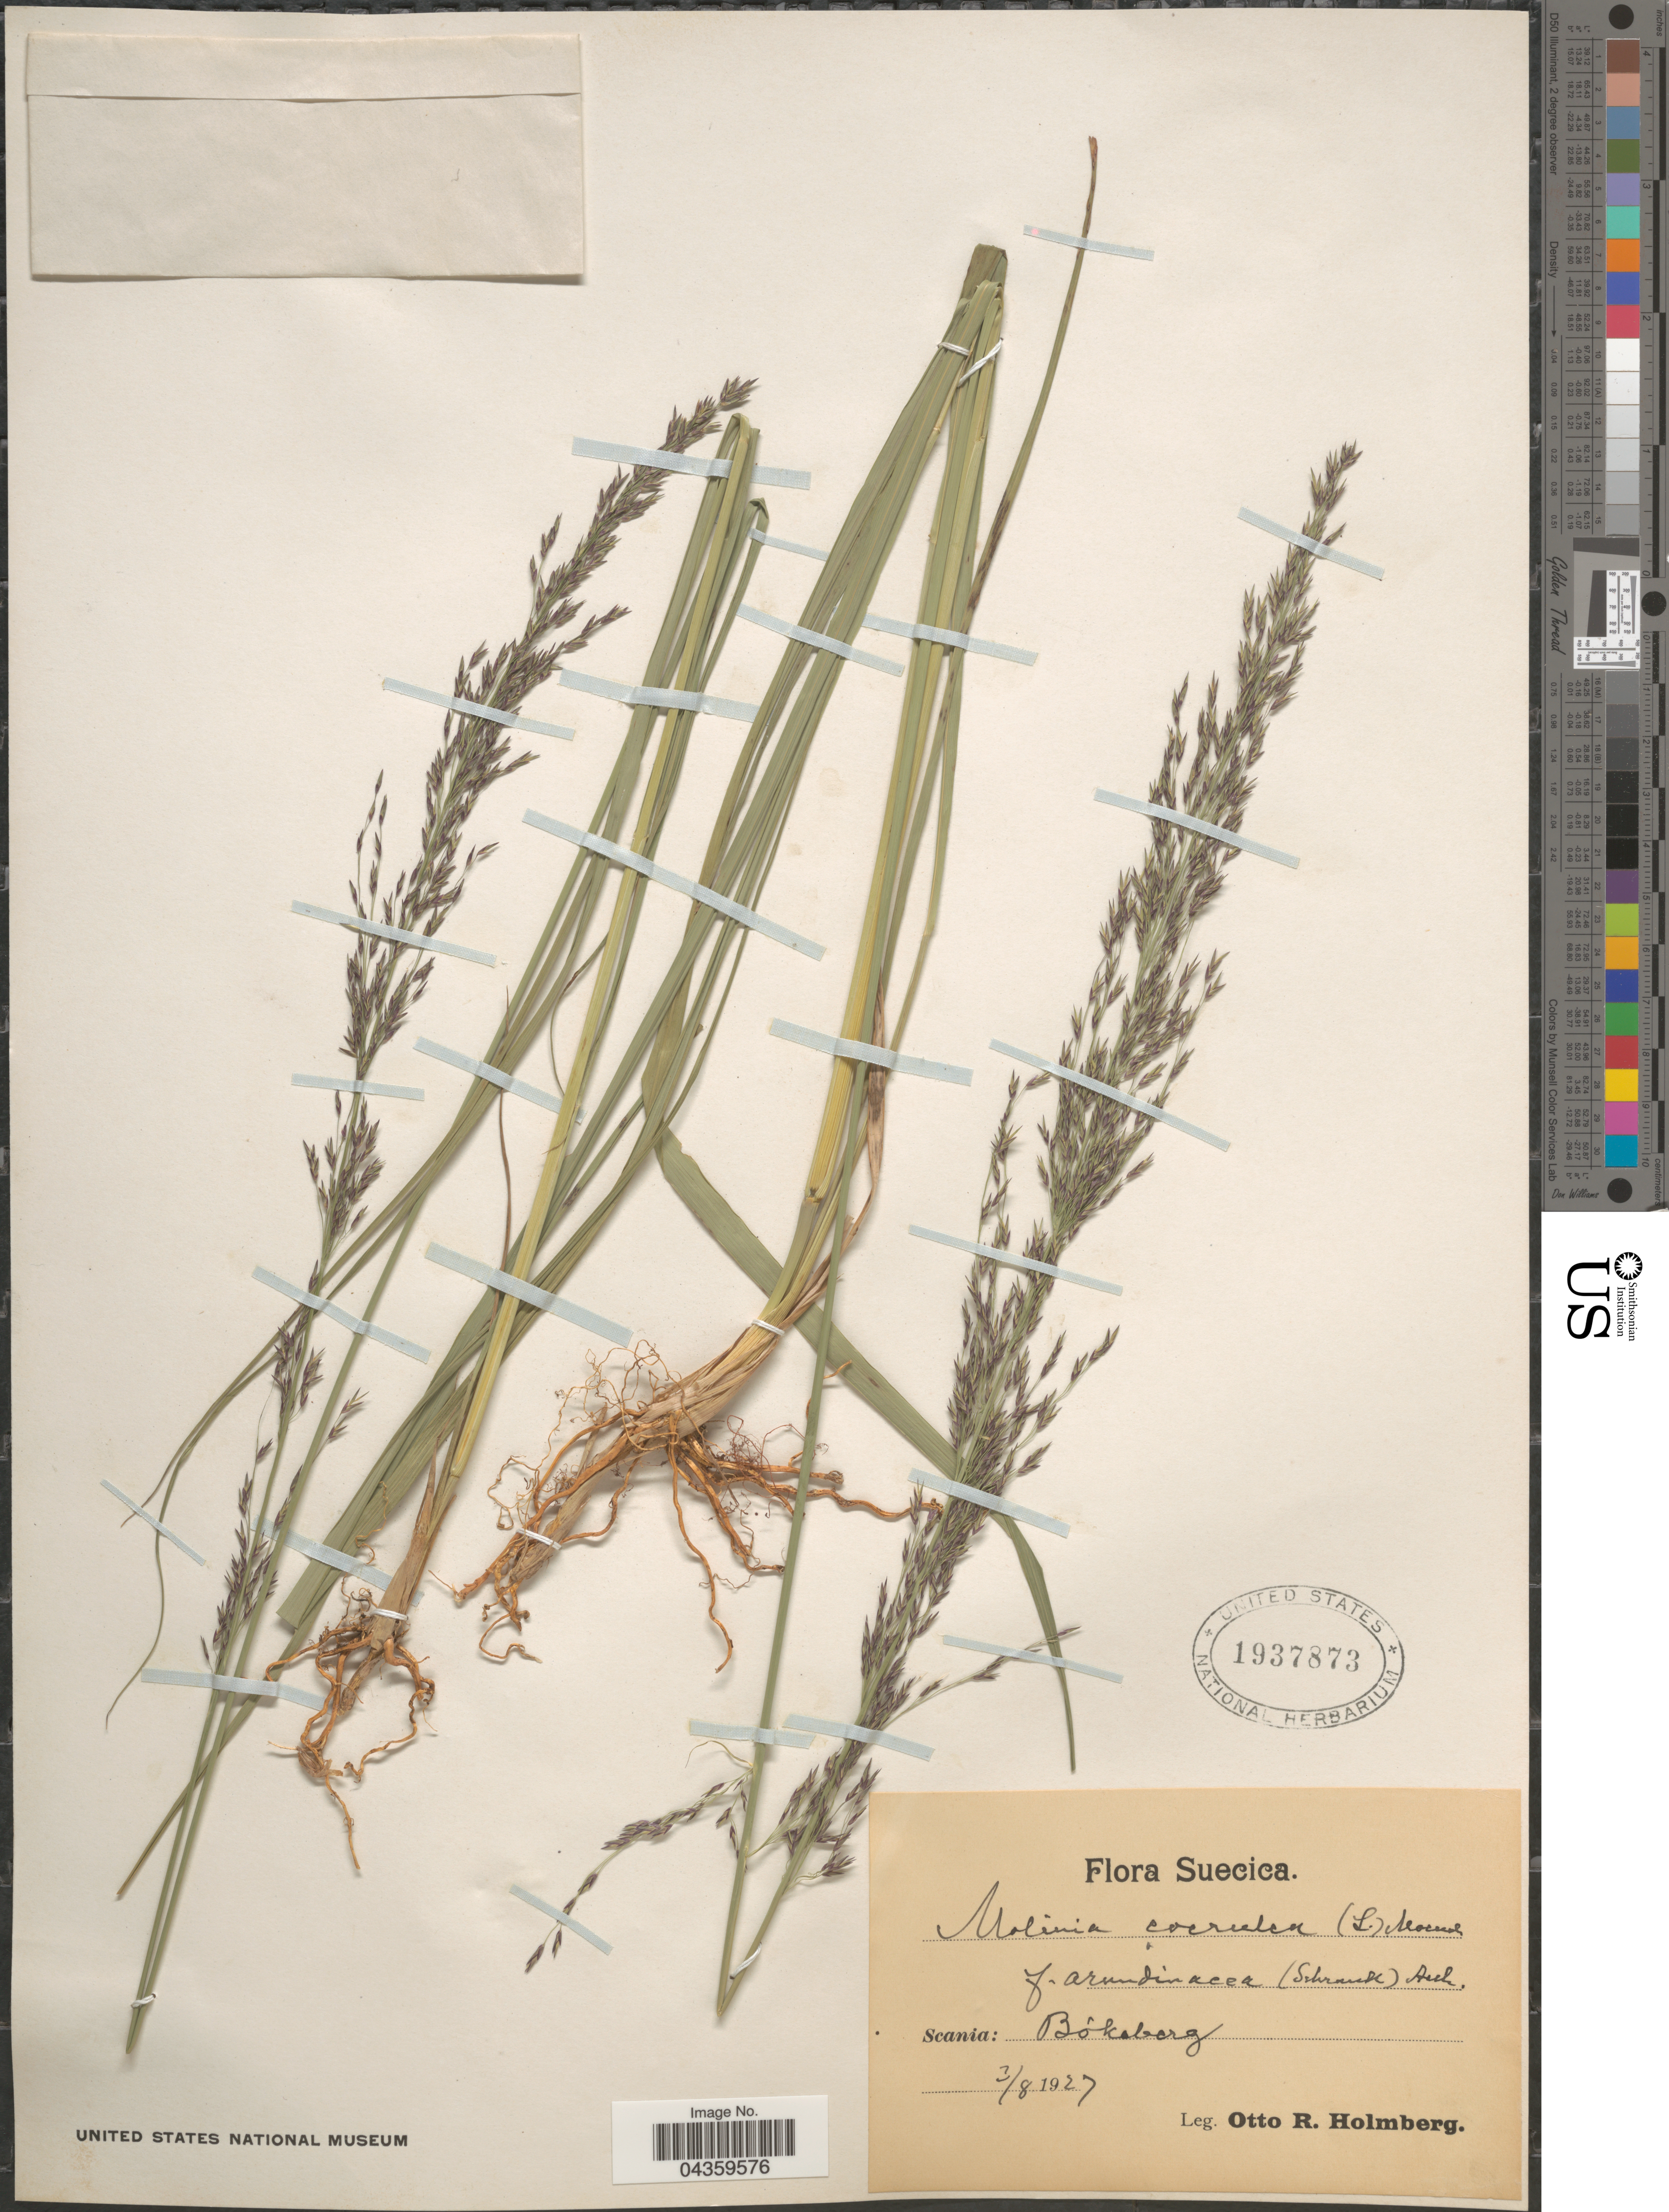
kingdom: Plantae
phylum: Tracheophyta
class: Liliopsida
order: Poales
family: Poaceae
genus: Molinia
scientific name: Molinia caerulea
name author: (L.) Moench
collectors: O. Holmberg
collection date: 1927-08-03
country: Sweden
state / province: Skåne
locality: Suecia. Scania: Bökeberg.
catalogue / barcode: US 1937873